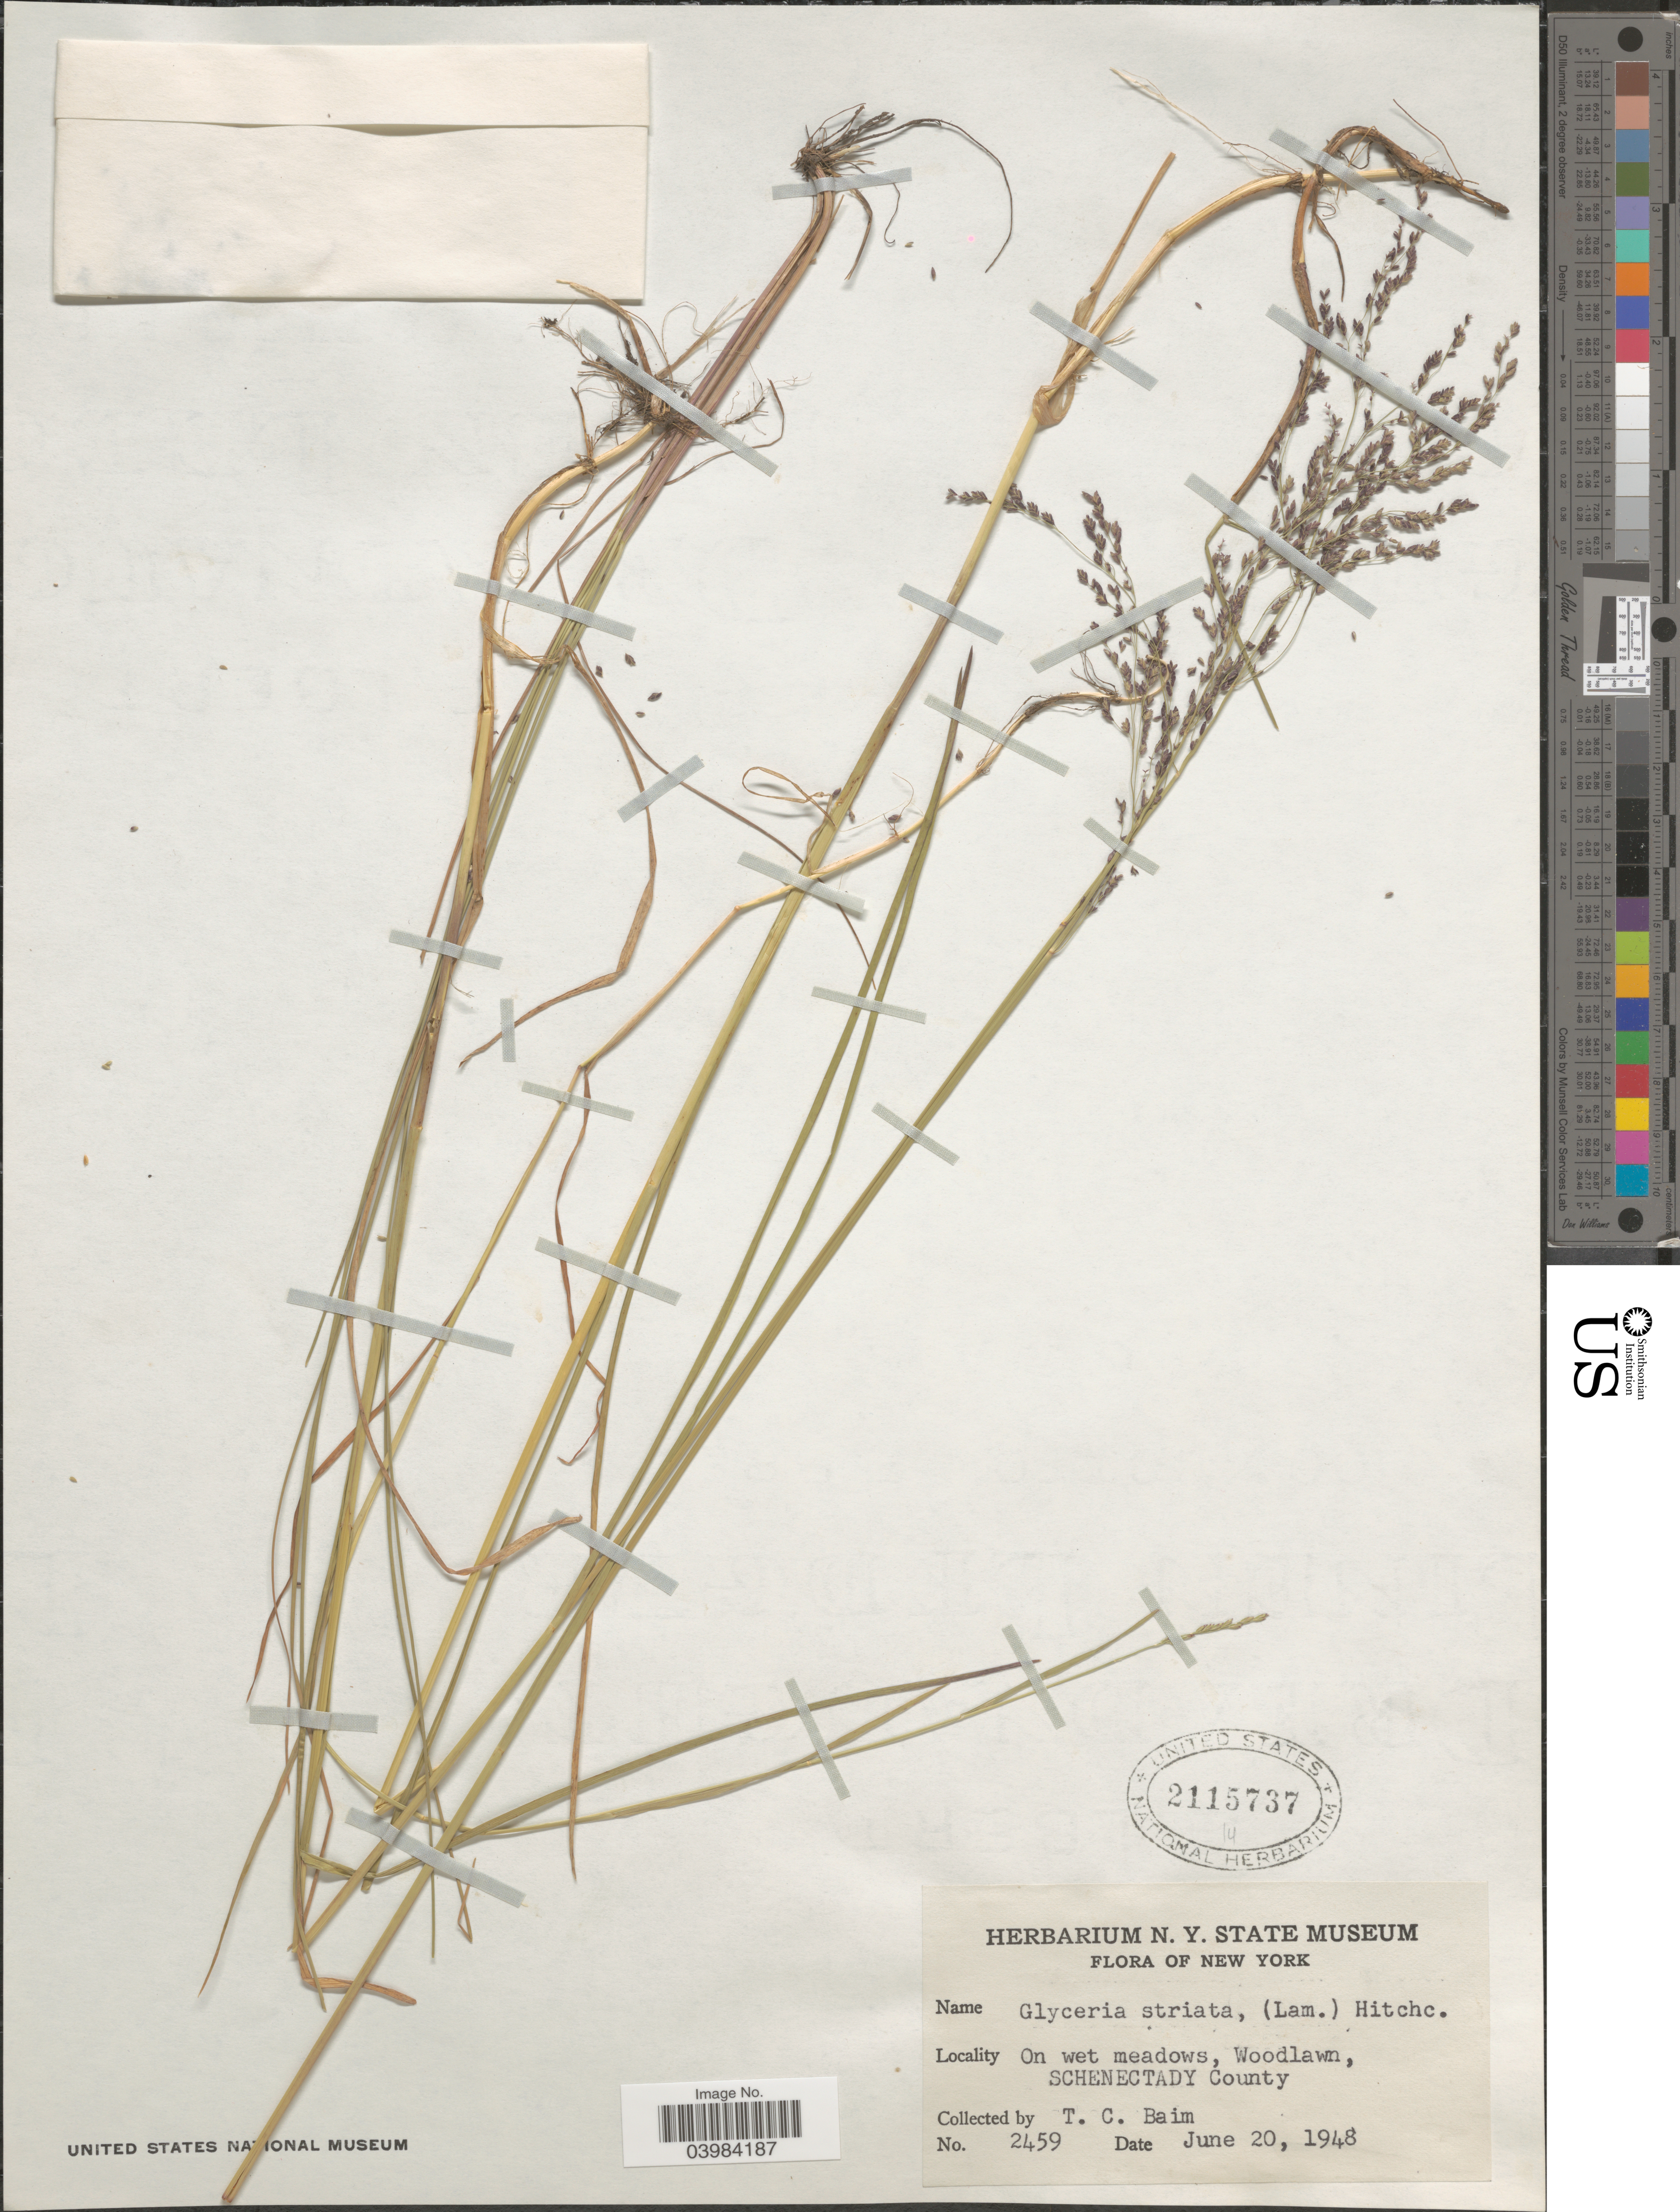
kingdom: Plantae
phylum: Tracheophyta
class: Liliopsida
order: Poales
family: Poaceae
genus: Glyceria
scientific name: Glyceria striata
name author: (Lam.) Hitchc.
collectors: T. Baim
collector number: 2459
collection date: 1948-06-20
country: United States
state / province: New York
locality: On wet meadows, Woodlawn, Schenectady County.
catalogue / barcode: US 2115737